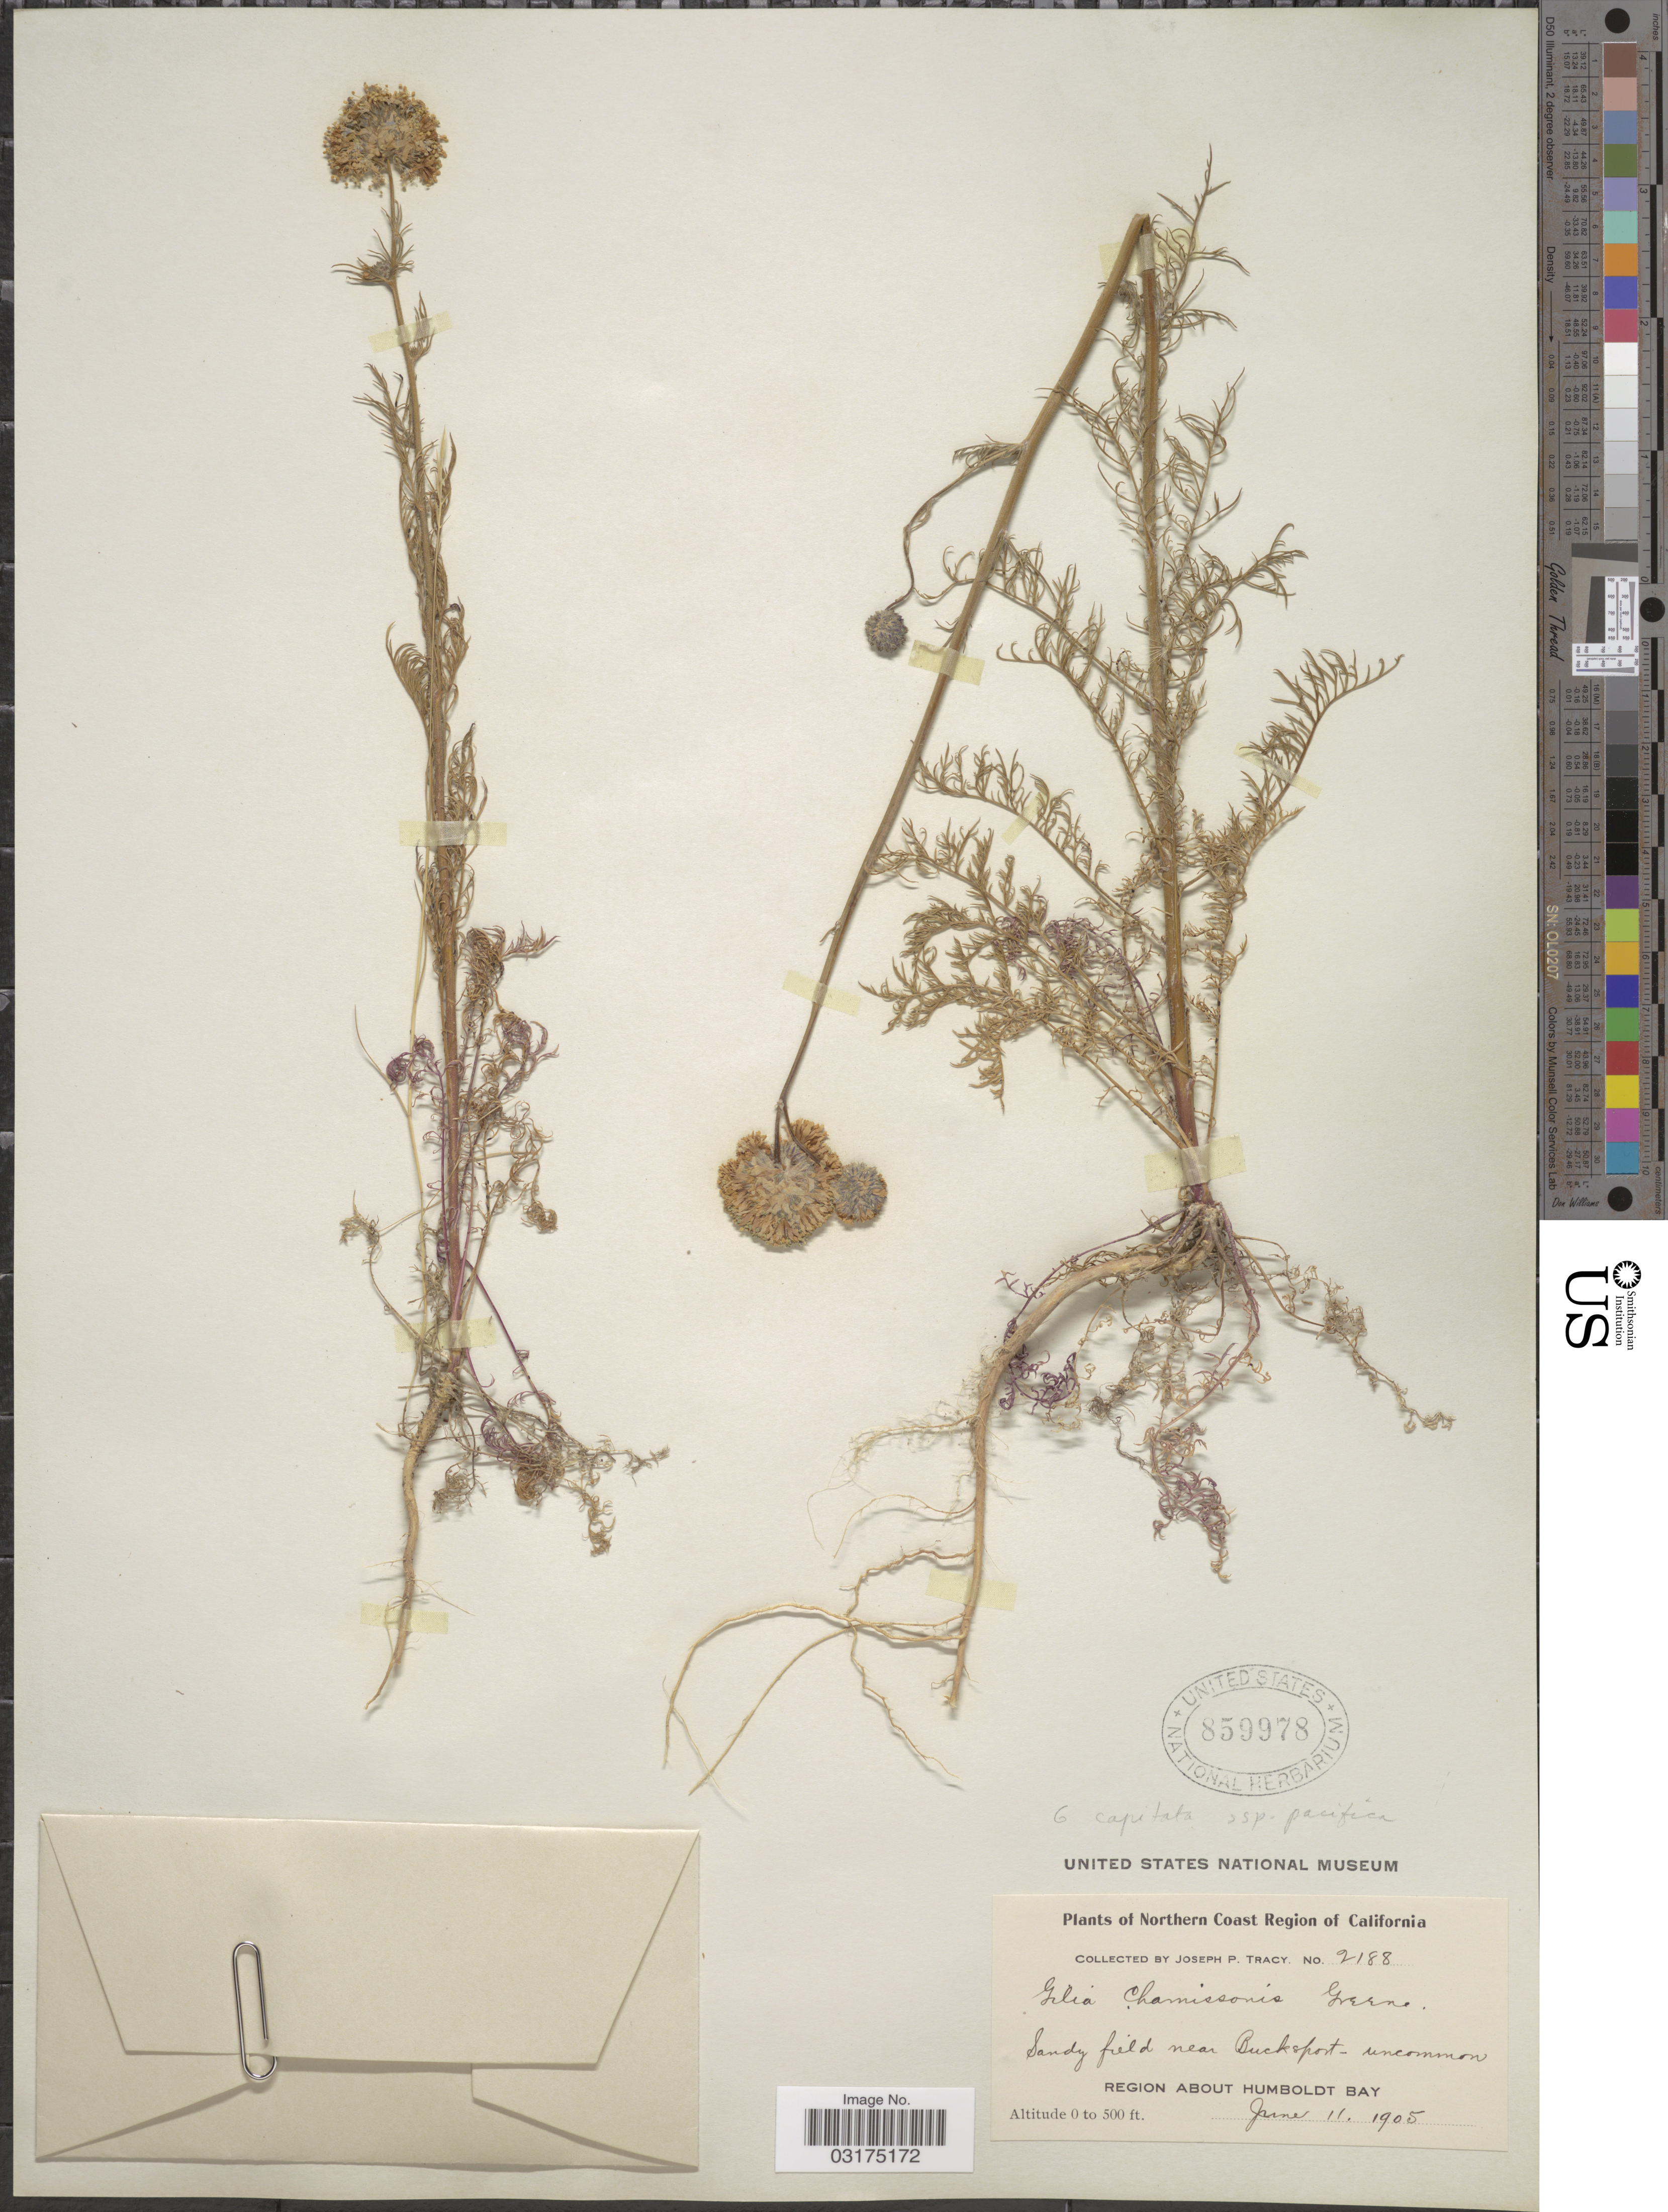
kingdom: Plantae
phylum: Tracheophyta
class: Magnoliopsida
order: Ericales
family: Polemoniaceae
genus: Gilia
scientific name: Gilia capitata subsp. pacifica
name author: V.E. Grant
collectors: J. Tracy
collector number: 2188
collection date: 1905-06-11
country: United States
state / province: California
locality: Northern Coast Region of California, Sandy field near Bucksport - uncommon, Region about Humboldt Bay.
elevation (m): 0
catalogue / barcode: US 859978